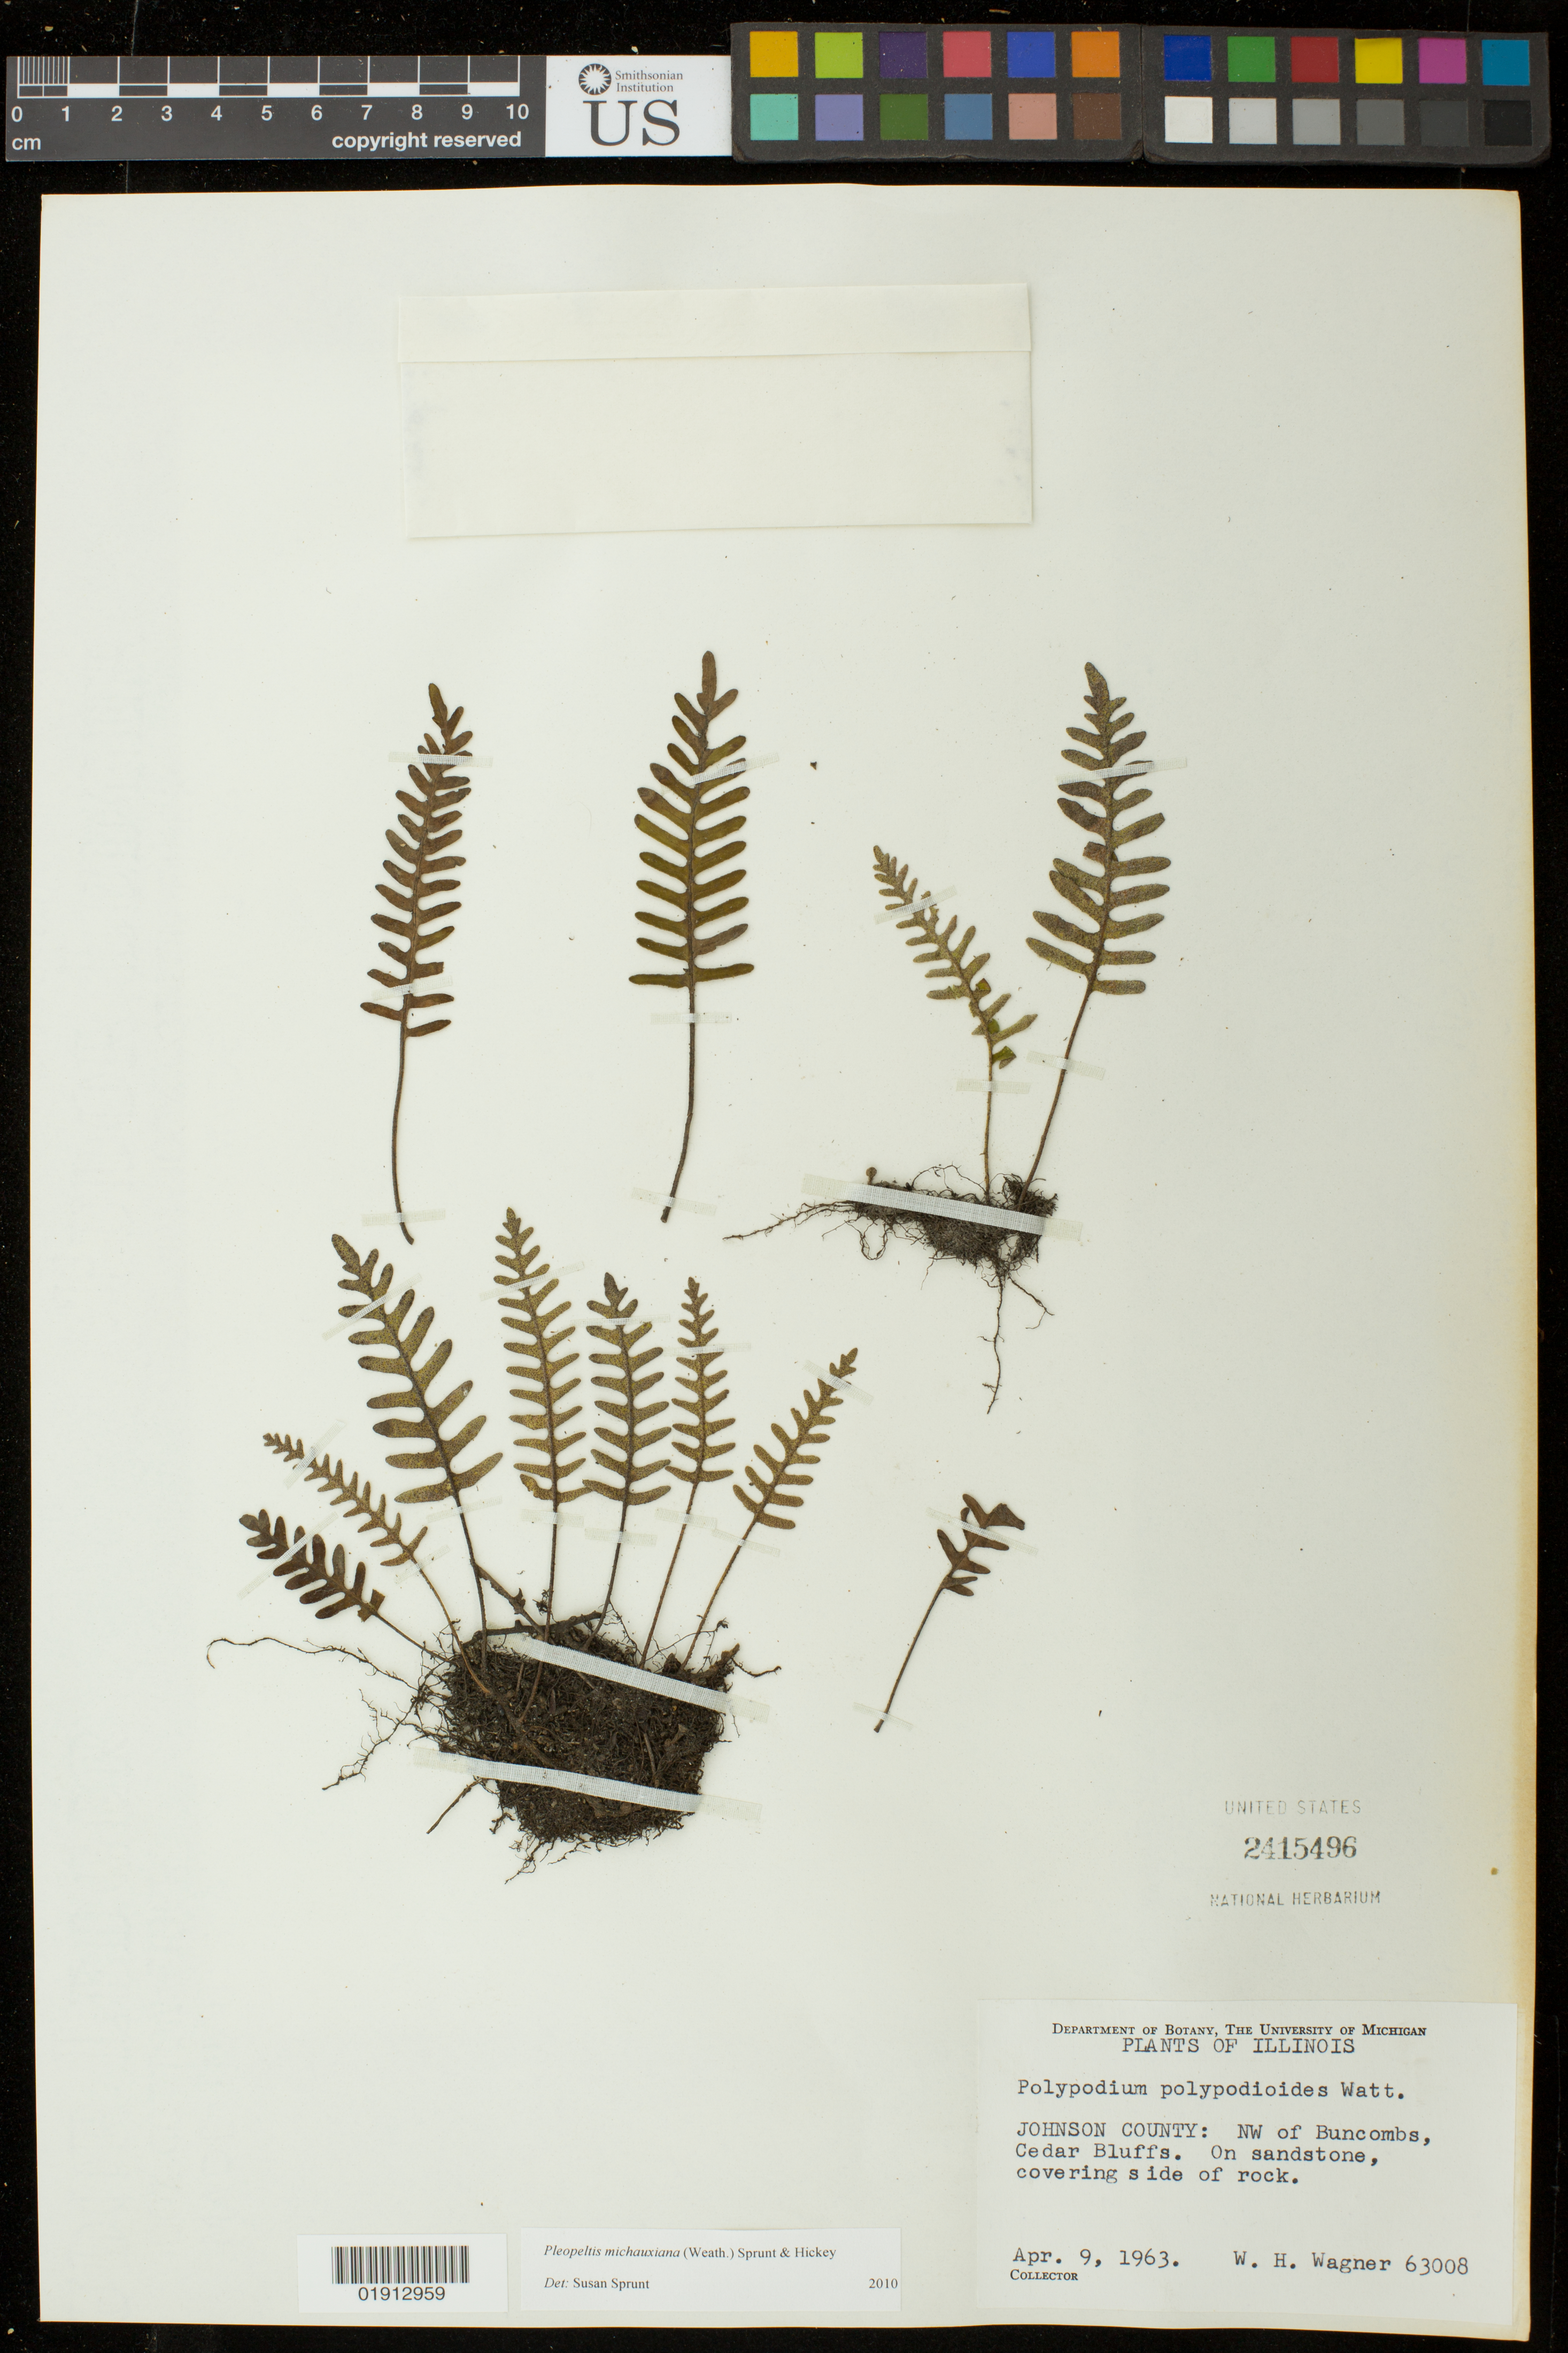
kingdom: Plantae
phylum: Tracheophyta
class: Polypodiopsida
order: Polypodiales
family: Polypodiaceae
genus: Pleopeltis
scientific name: Pleopeltis michauxiana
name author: (Weath.) Hickey & Sprunt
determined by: Sprunt, S. V.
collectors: W. H. Wagner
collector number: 63008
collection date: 1963-04-09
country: United States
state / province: Illinois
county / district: Johnson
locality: NW of Buncombs, Cedar Bluffs.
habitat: On sandstone, covering side of rock.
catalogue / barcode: US 2415496